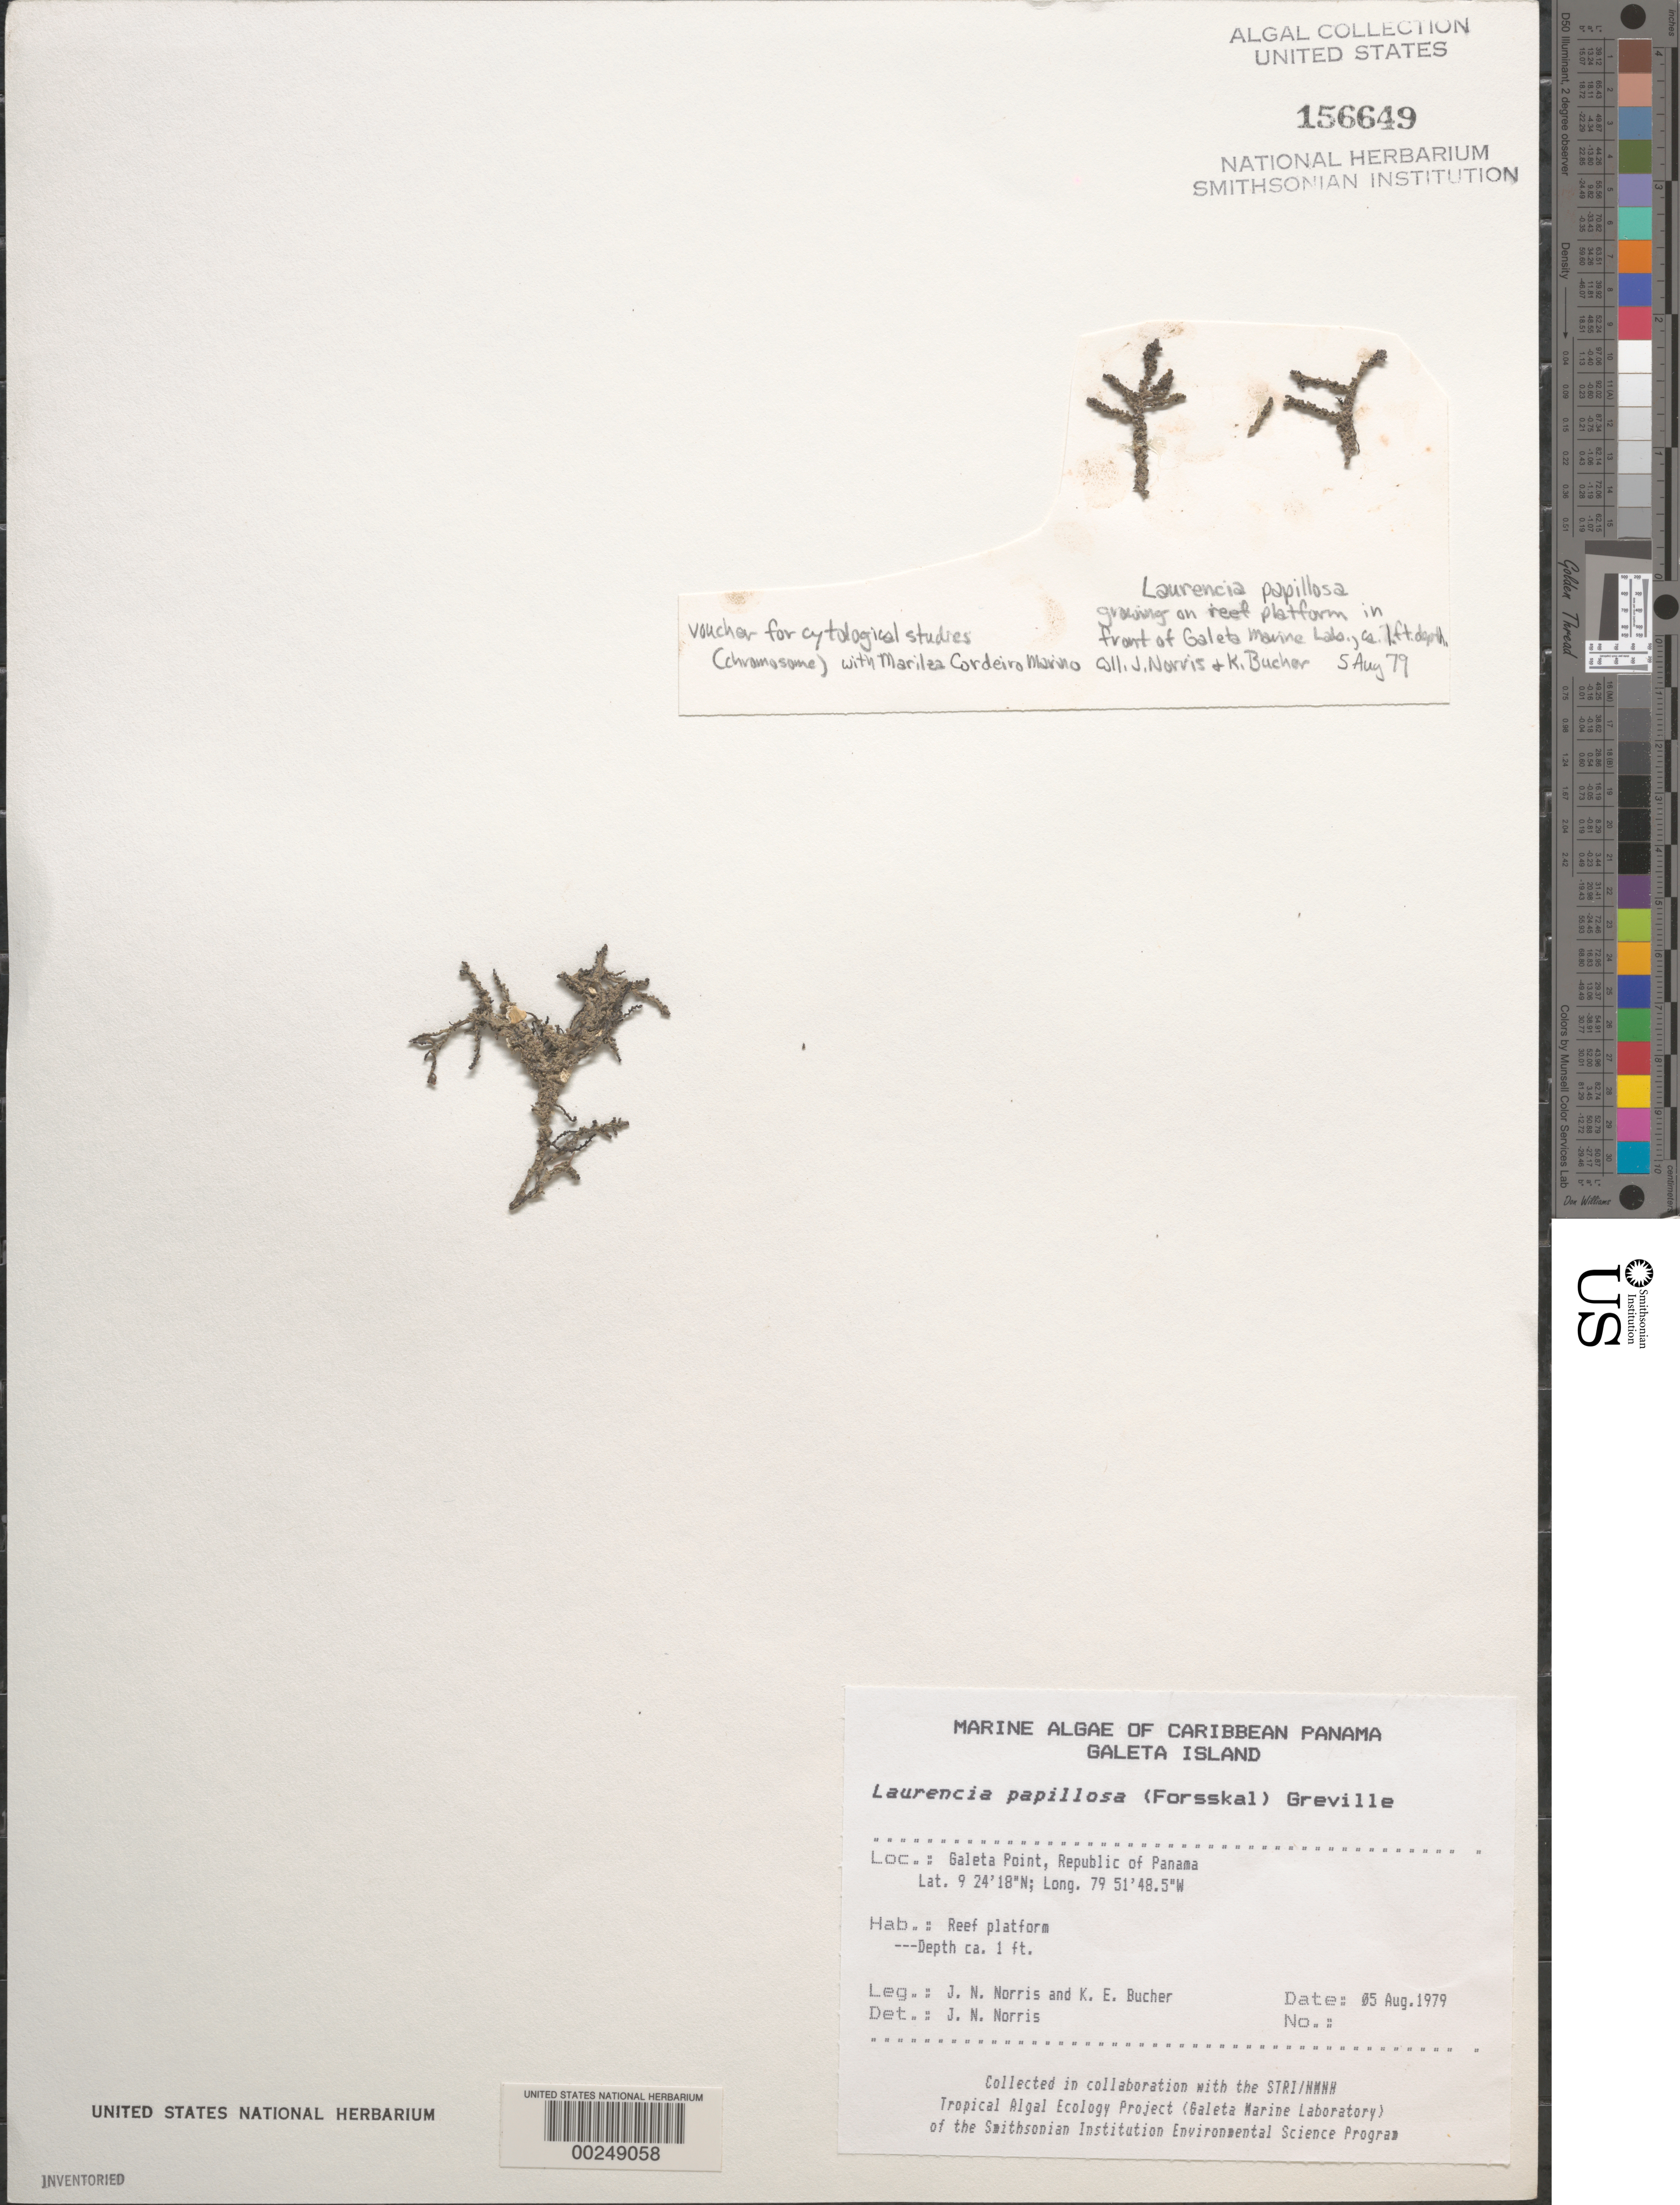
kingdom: Plantae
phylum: Rhodophyta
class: Florideophyceae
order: Ceramiales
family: Rhodomelaceae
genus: Palisada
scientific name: Palisada perforata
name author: (Bory) K.W. Nam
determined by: Algae name updating Project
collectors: J. N. Norris & K. E. Bucher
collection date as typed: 05 Aug 1979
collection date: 1979-08-05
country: Panama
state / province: Colón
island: Galeta Island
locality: Galeta Point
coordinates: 9 24' 18" N, 79 51' 48.5" W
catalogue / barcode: US 156649